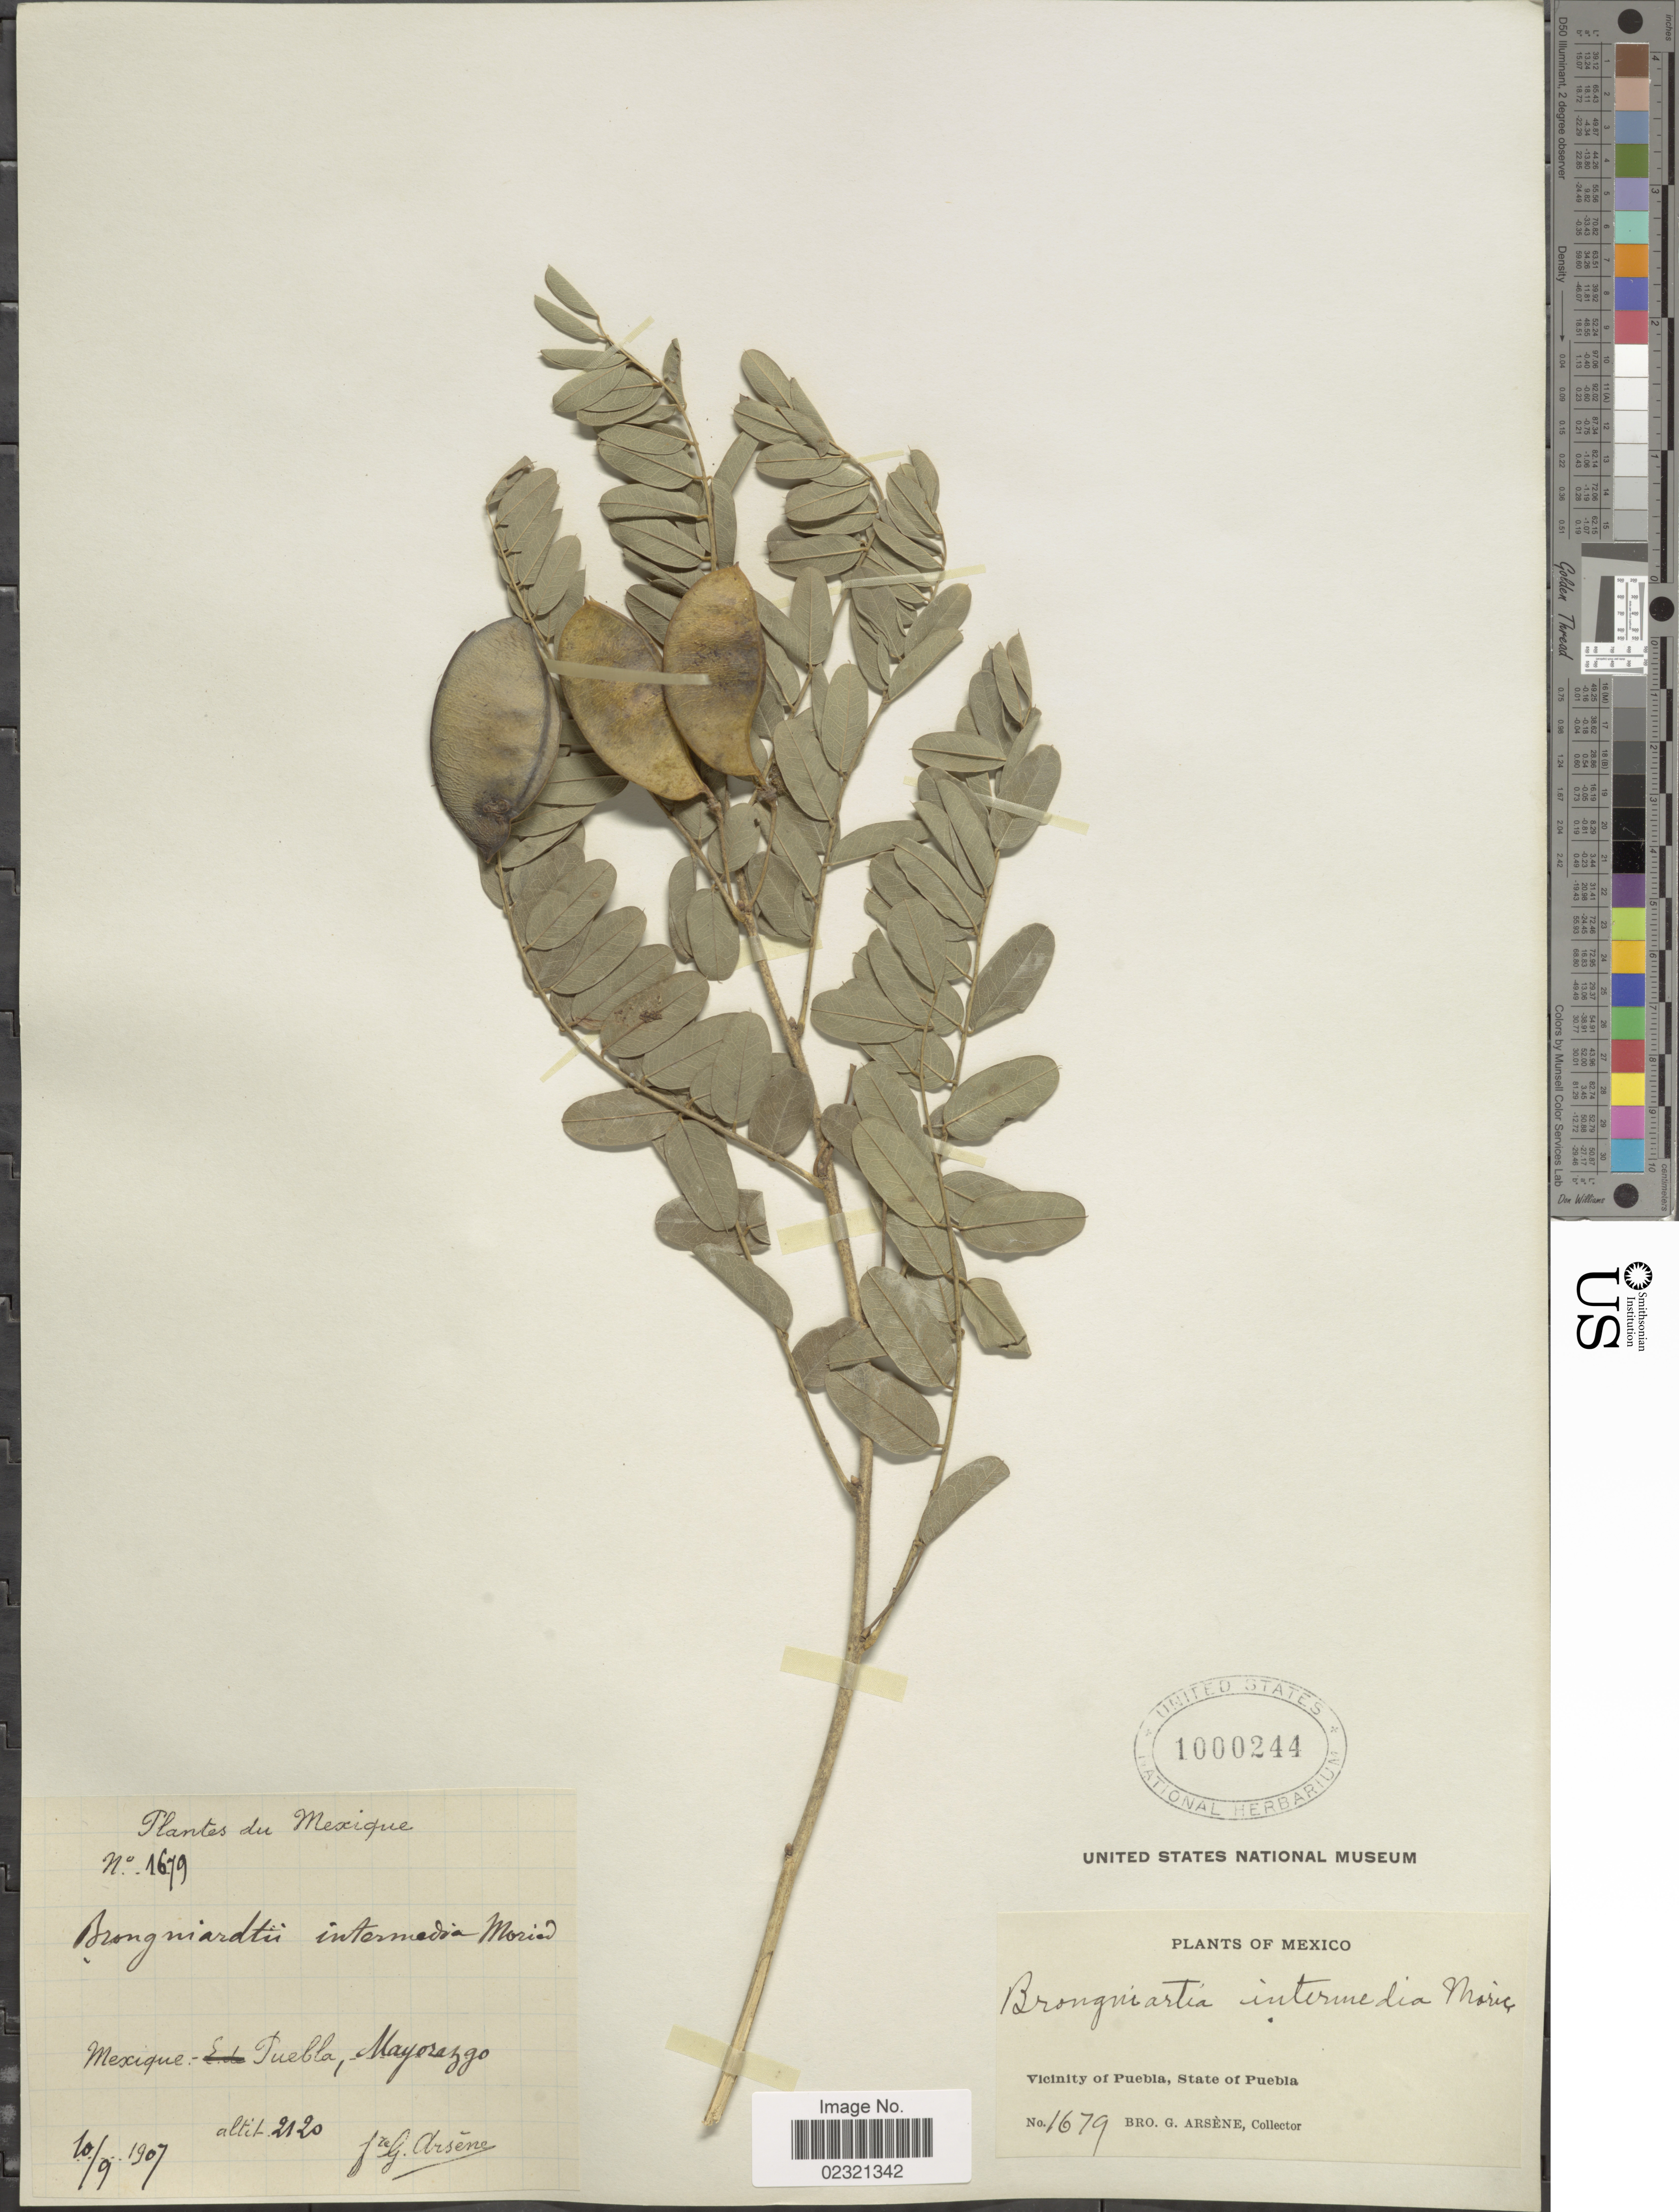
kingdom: Plantae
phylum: Tracheophyta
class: Magnoliopsida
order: Fabales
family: Fabaceae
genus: Brongniartia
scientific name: Brongniartia intermedia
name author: Moric.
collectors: Bro. G. Arsène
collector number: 1679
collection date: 1907-09-10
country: Mexico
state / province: Puebla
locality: Mayorazgo, Vicinity of Puebla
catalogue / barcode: US 1000244